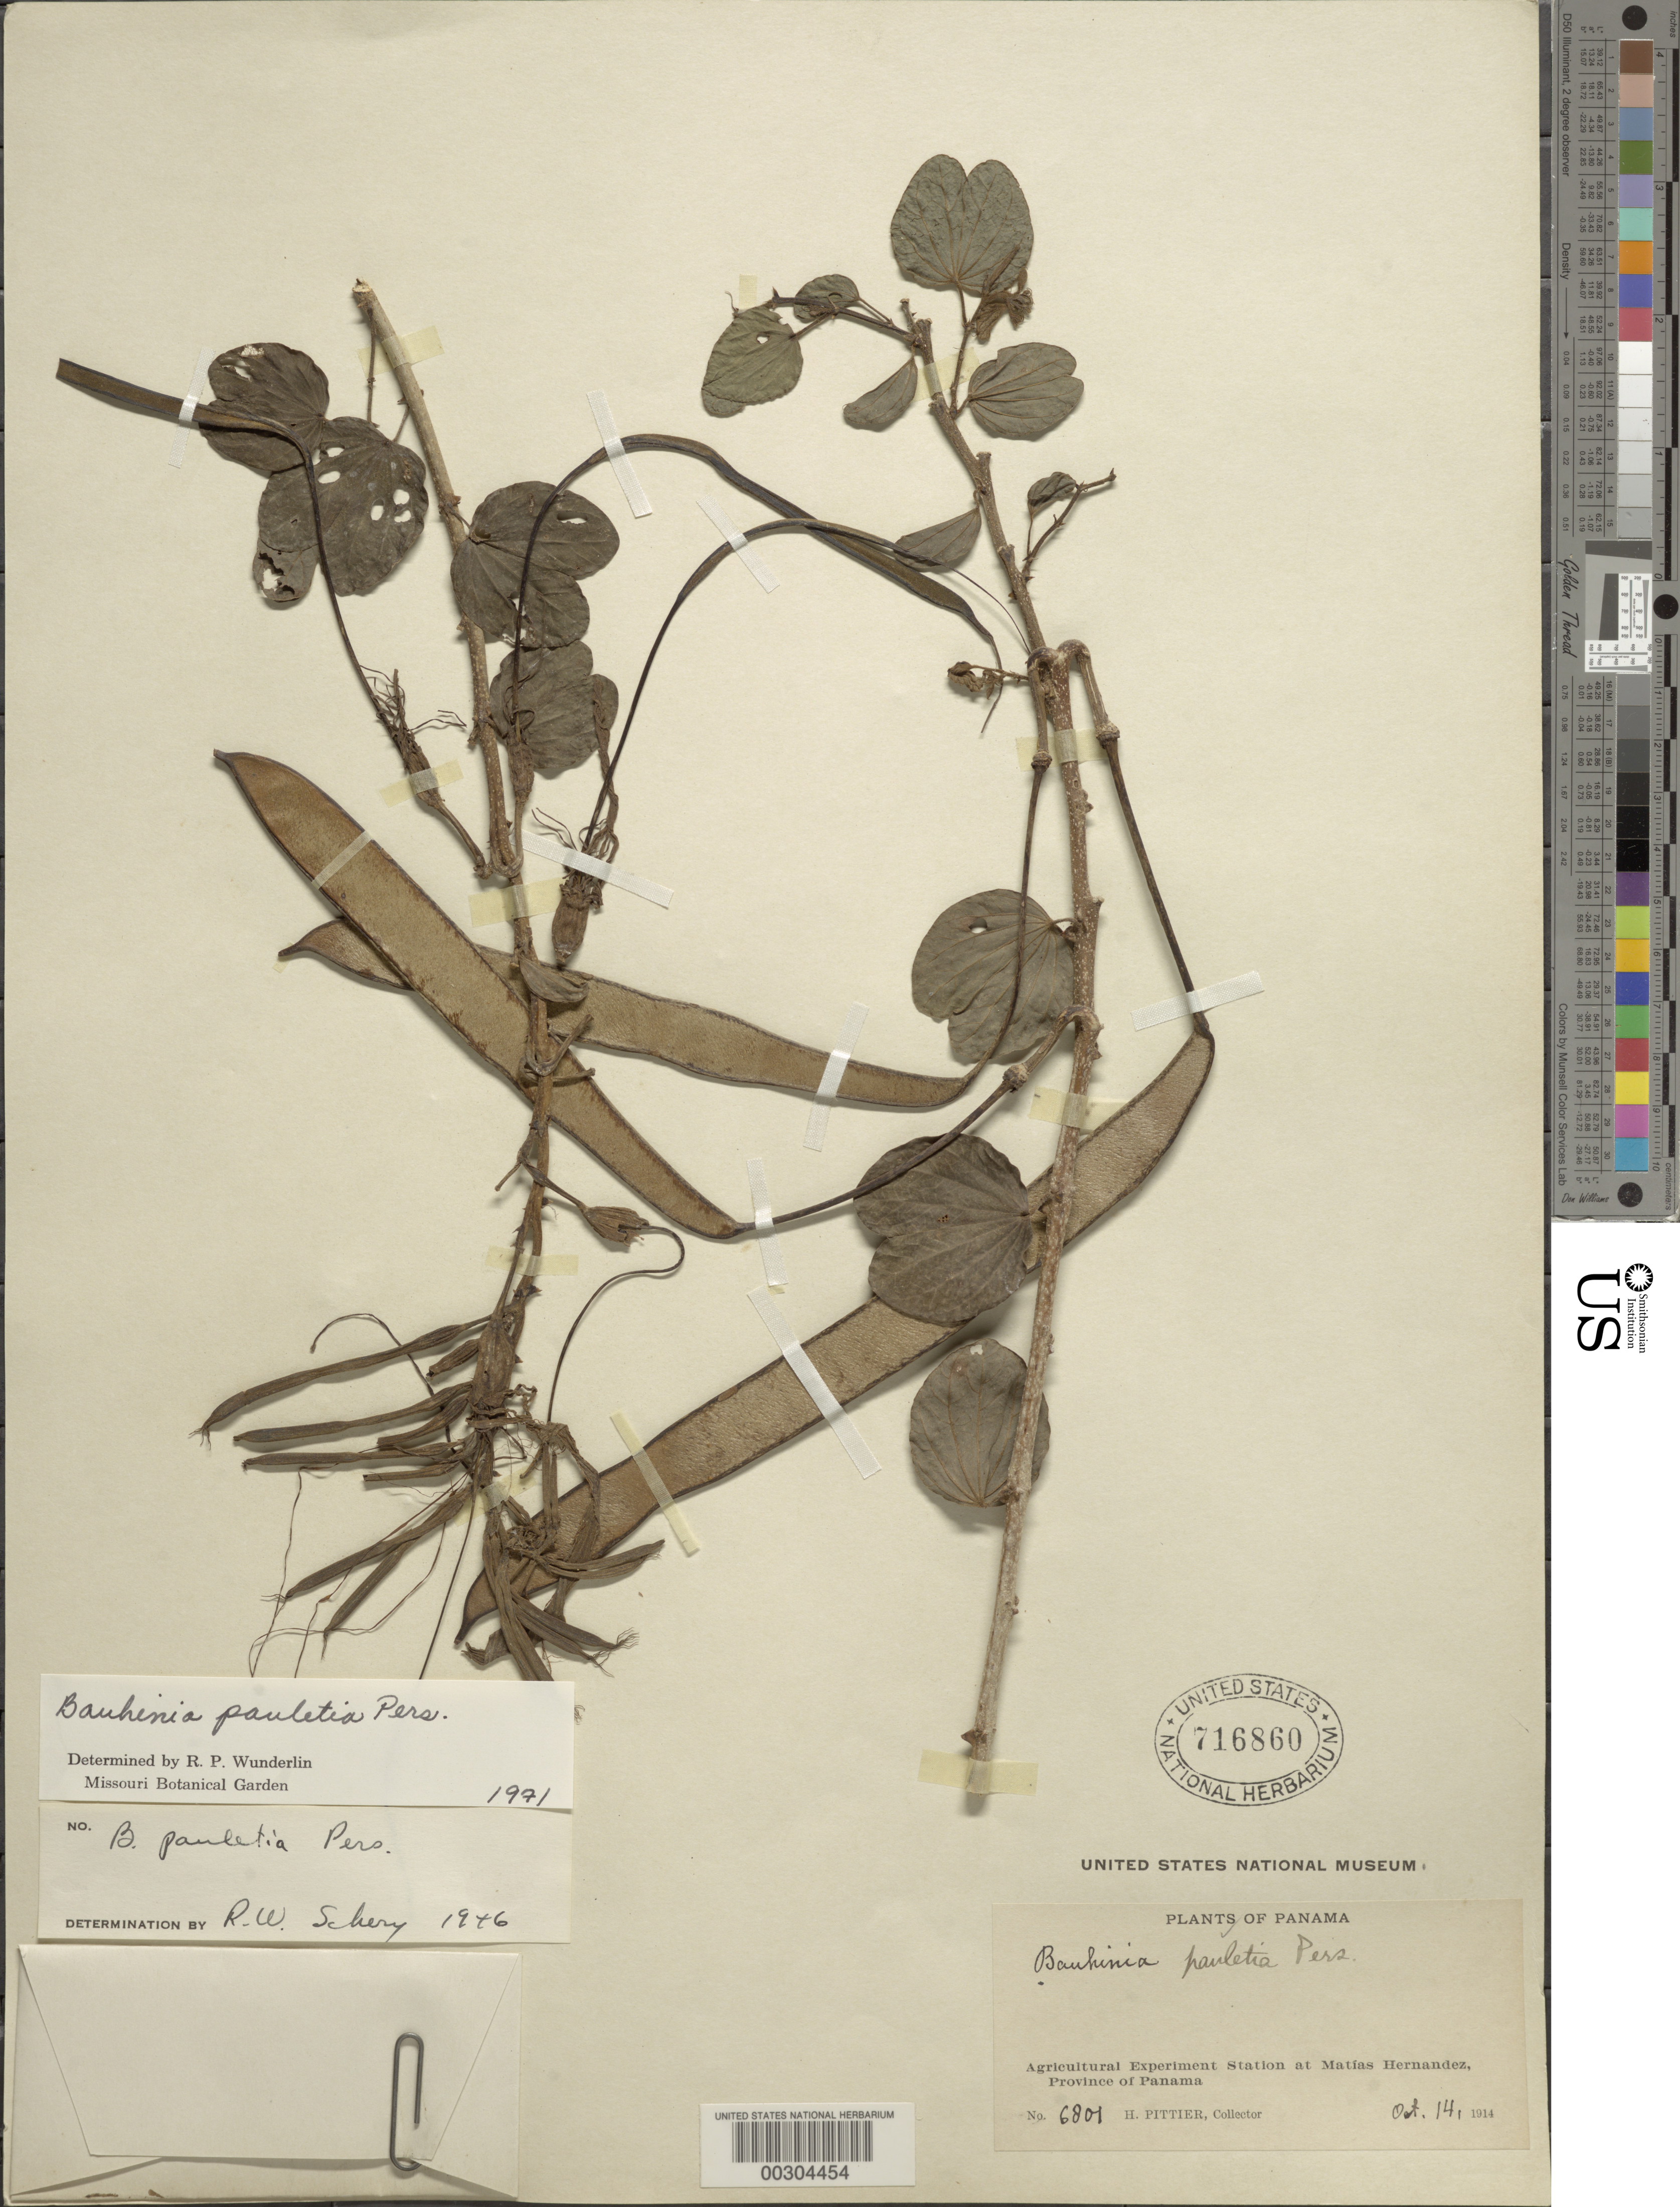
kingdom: Plantae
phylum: Tracheophyta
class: Magnoliopsida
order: Fabales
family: Fabaceae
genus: Bauhinia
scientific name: Bauhinia pauletia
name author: Pers.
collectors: H. F. Pittier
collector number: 6801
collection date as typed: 14 Oct 1914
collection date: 1914-10-14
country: Panama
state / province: Panamá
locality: Agricultural Experimental Station at Matias Hernandez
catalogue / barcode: US 716860